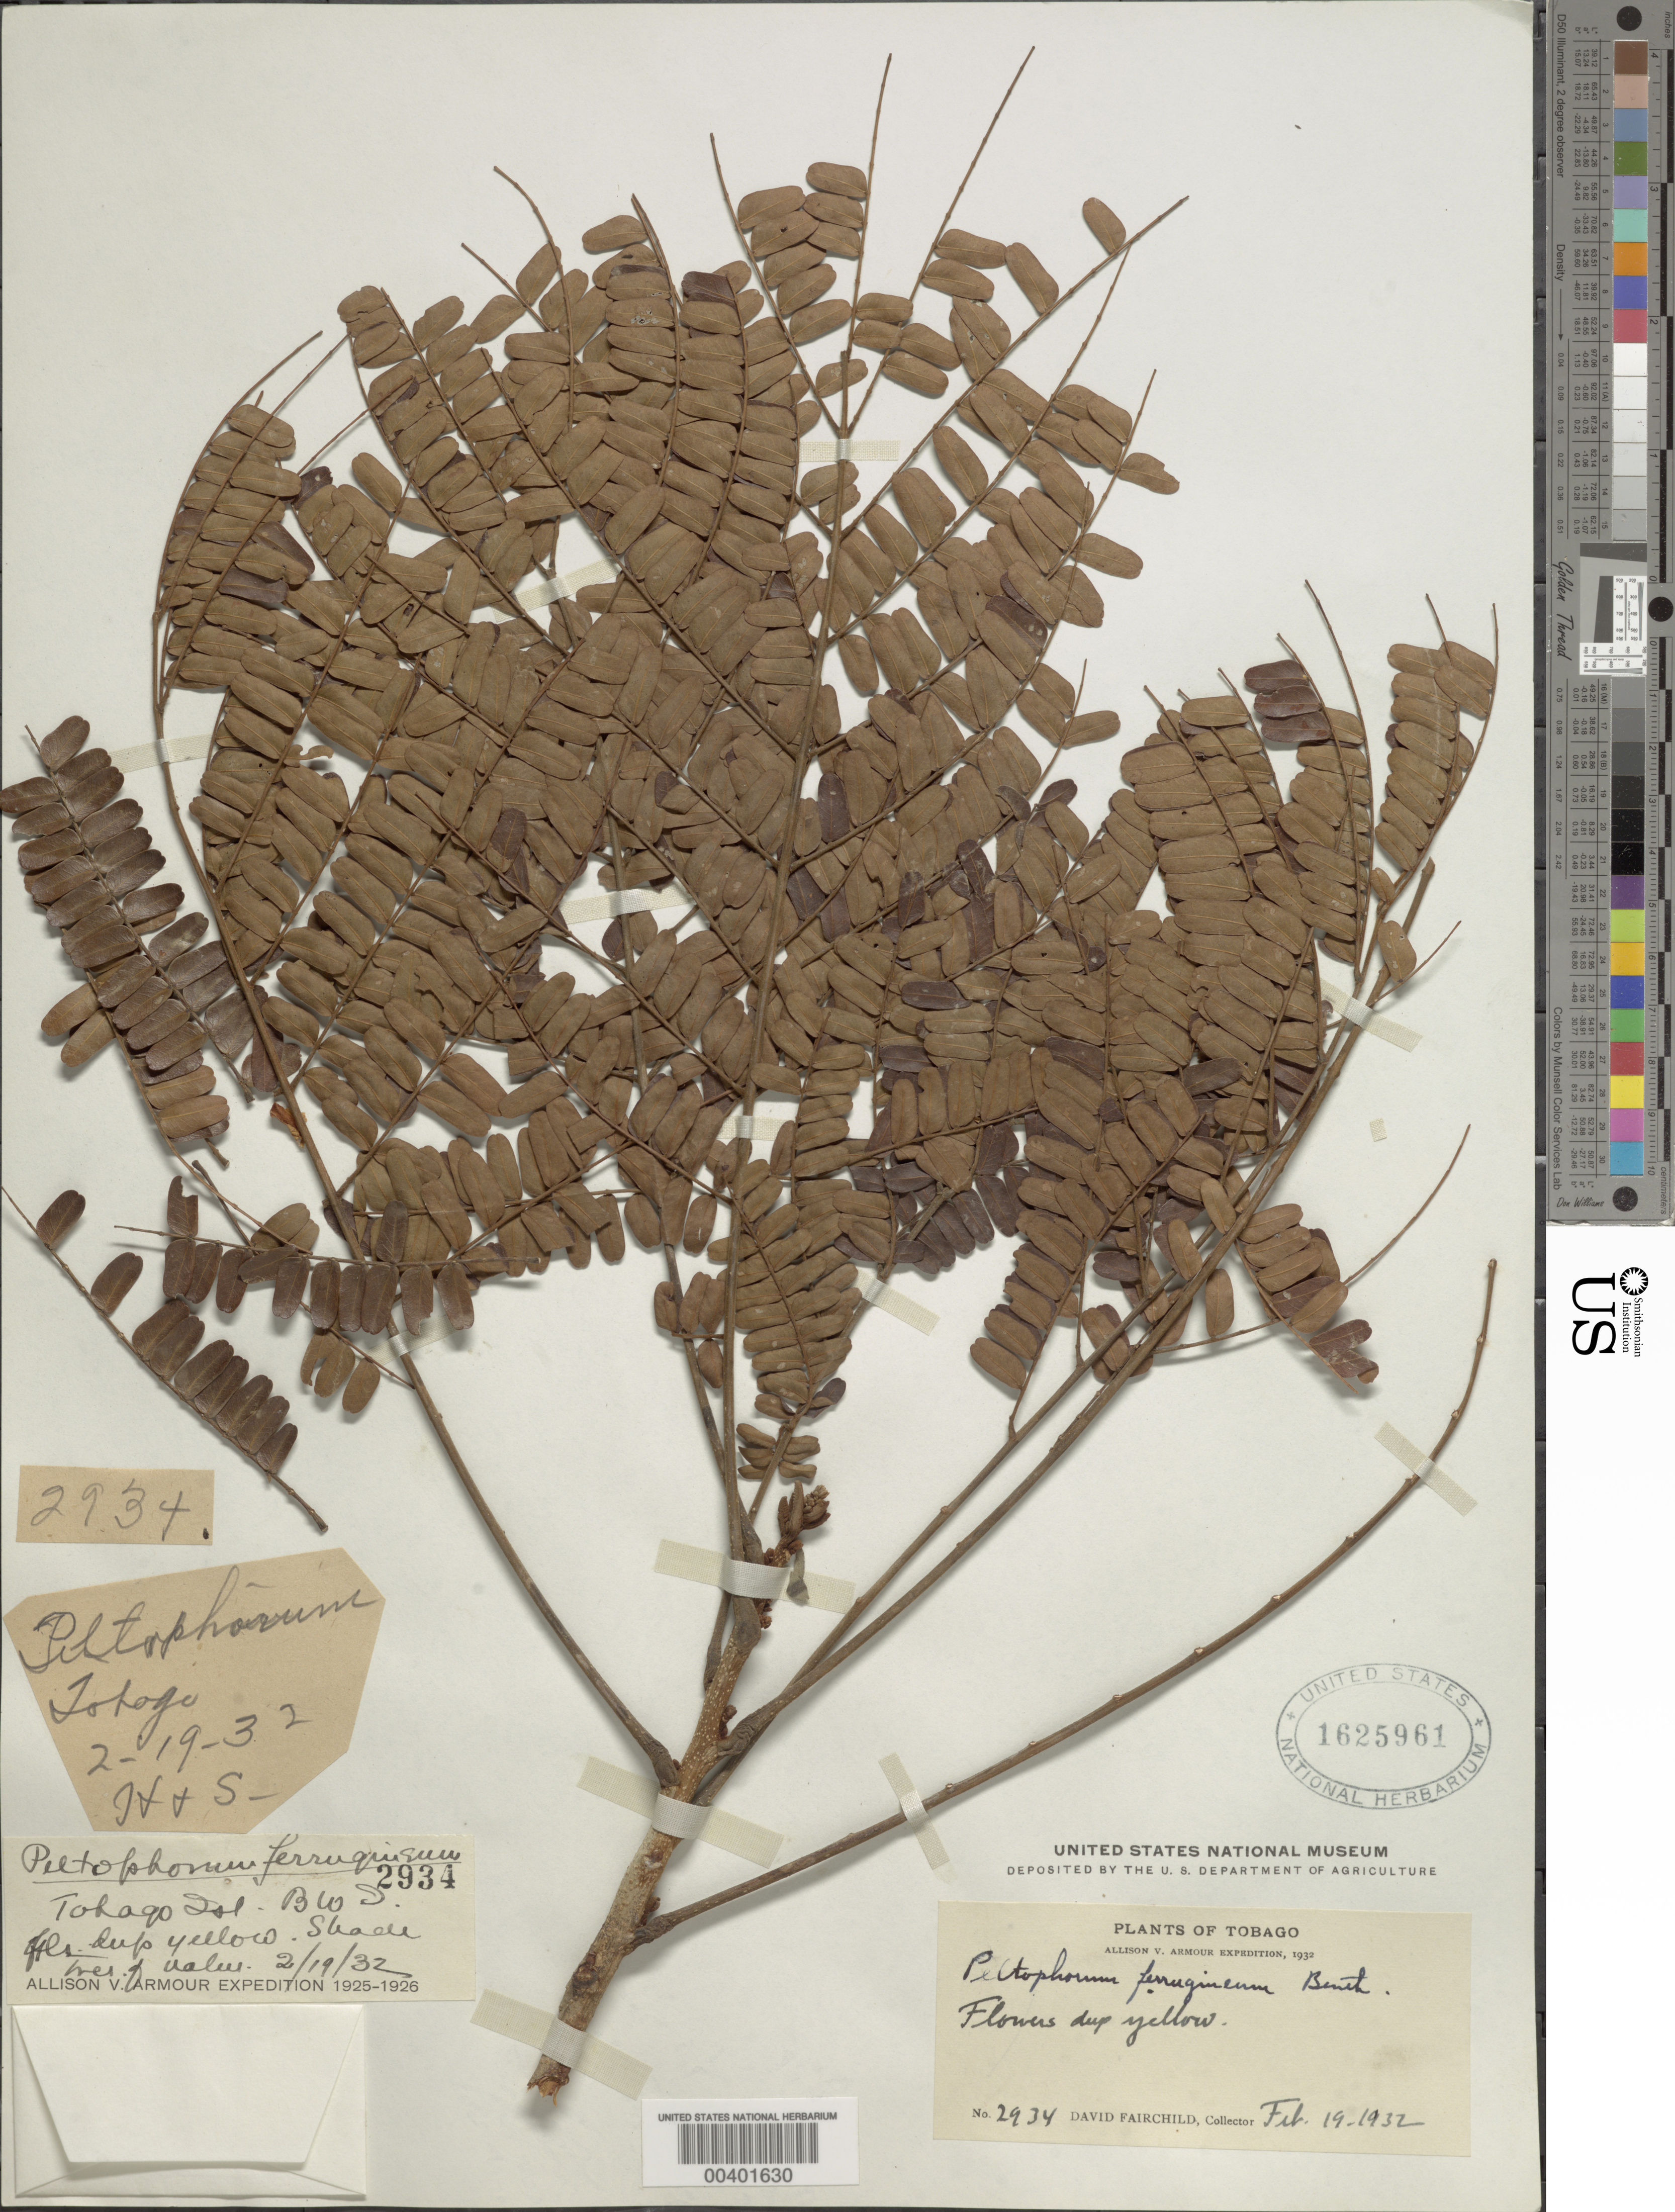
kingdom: Plantae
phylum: Tracheophyta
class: Magnoliopsida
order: Fabales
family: Fabaceae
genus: Peltophorum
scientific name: Peltophorum pterocarpum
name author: (DC.) Backer ex K. Heyne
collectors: D. Fairchild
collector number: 2934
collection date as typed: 19 Feb 1932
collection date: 1932-02-19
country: Trinidad and Tobago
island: Tobago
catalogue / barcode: US 1625961